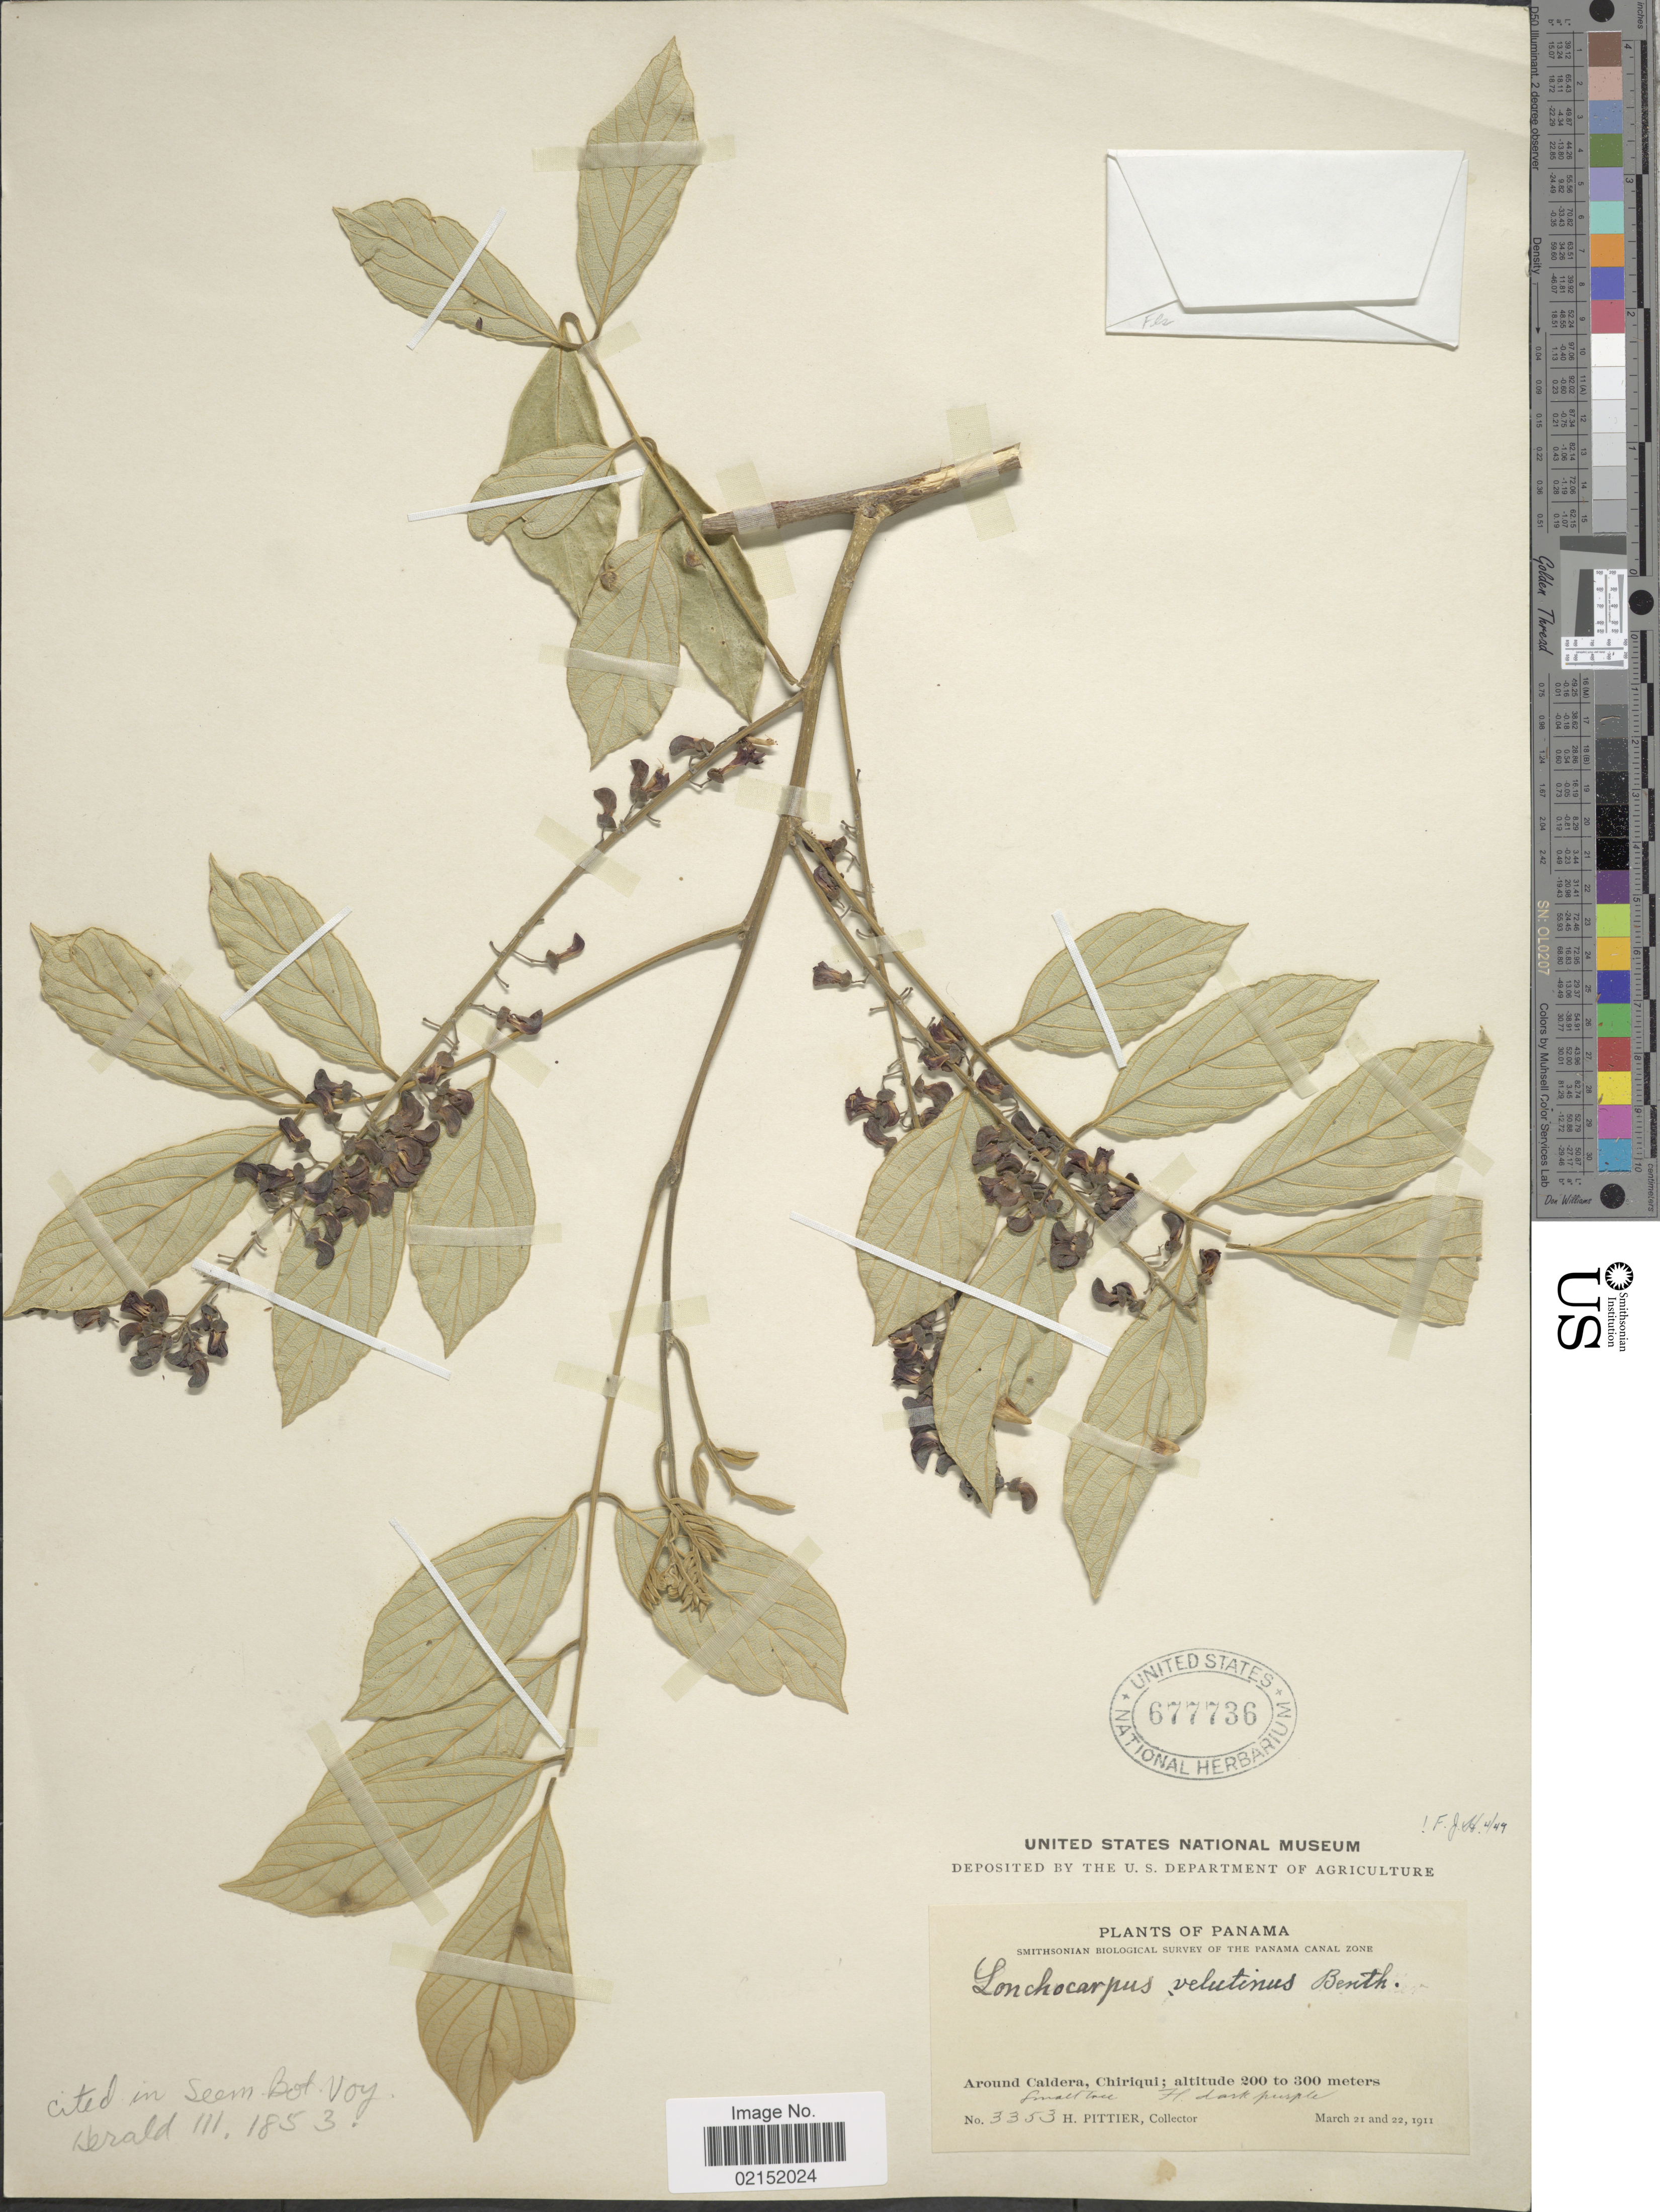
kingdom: Plantae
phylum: Tracheophyta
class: Magnoliopsida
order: Fabales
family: Fabaceae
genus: Lonchocarpus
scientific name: Lonchocarpus velutinus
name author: Benth. ex Seem.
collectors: H. F. Pittier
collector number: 3353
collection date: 1911-03-21/1911-03-22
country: Panama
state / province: Chiriqui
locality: Around Caldera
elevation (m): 200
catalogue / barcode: US 677736